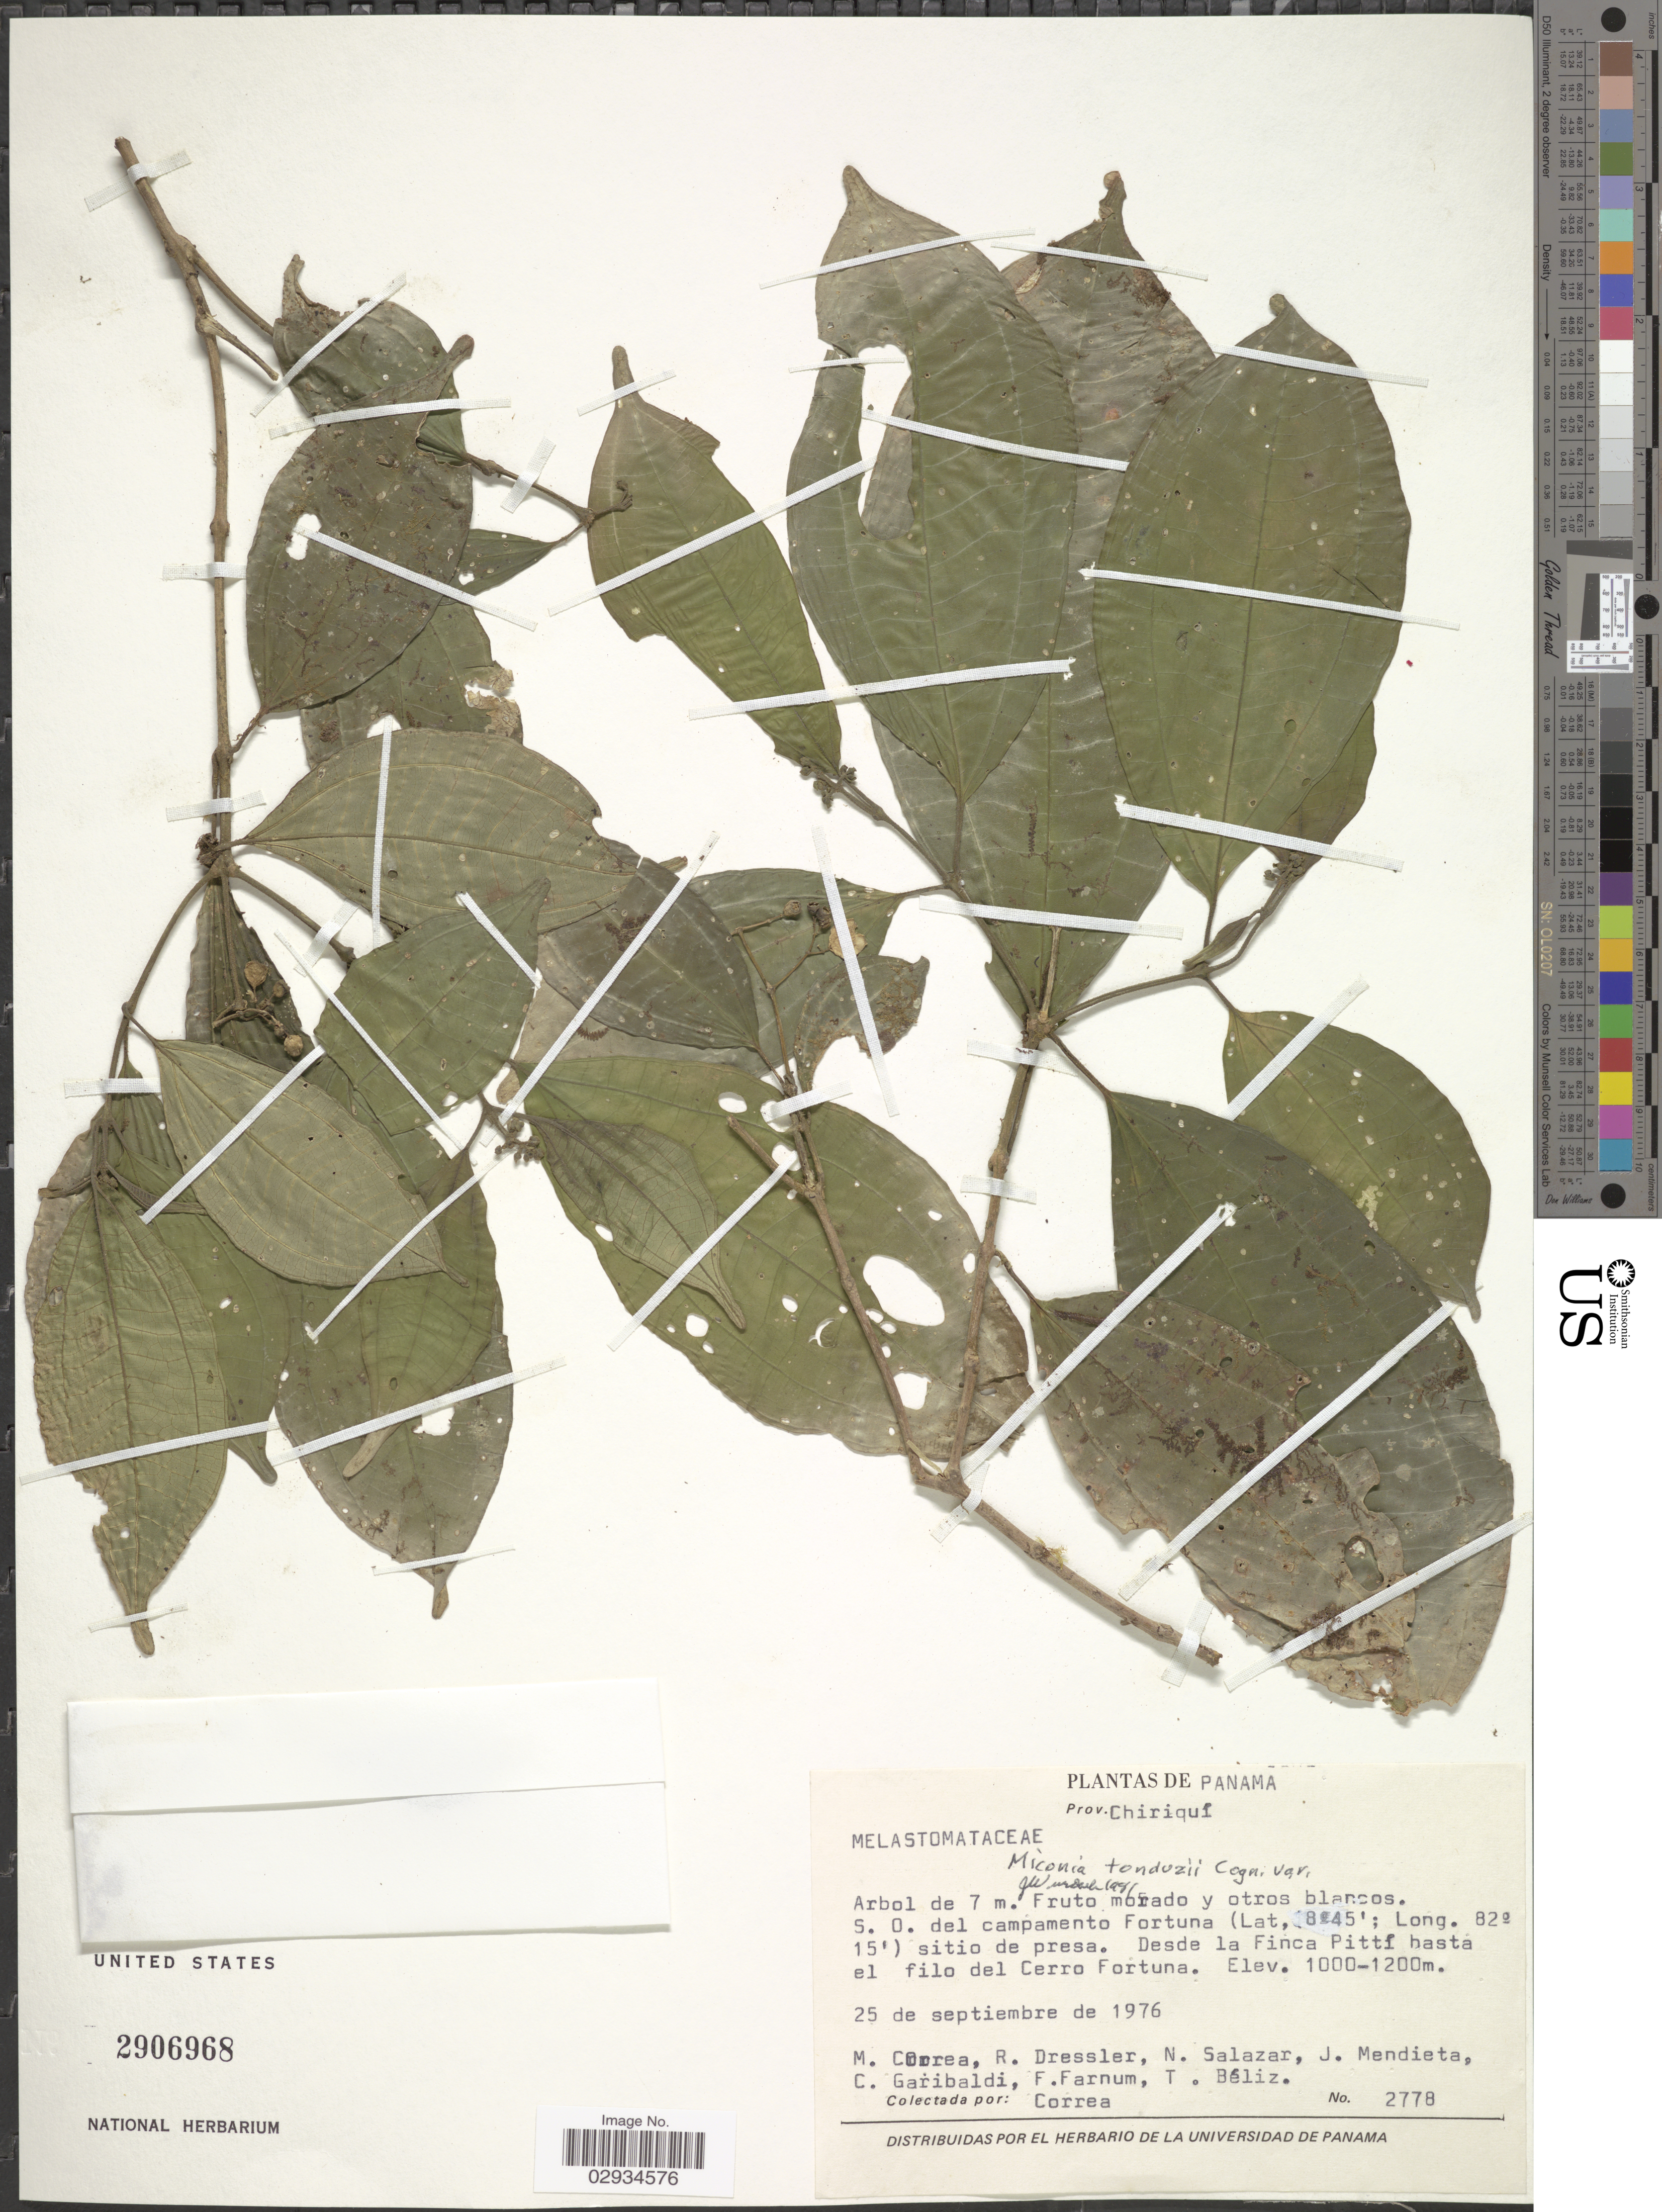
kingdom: Plantae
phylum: Tracheophyta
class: Magnoliopsida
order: Myrtales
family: Melastomataceae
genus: Miconia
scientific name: Miconia tonduzii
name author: Cogn. in A. DC.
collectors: M. Correa, R. Dressler, N. Salazar & J. Mendieta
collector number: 2778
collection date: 1976-09-25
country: Panama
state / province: Chiriqui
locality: S.O. del campamento Fortuna, sitio de presa. Desde la Finca Pittí hasta el filo del Cerro Fortuna.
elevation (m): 1000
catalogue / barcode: US 2906968